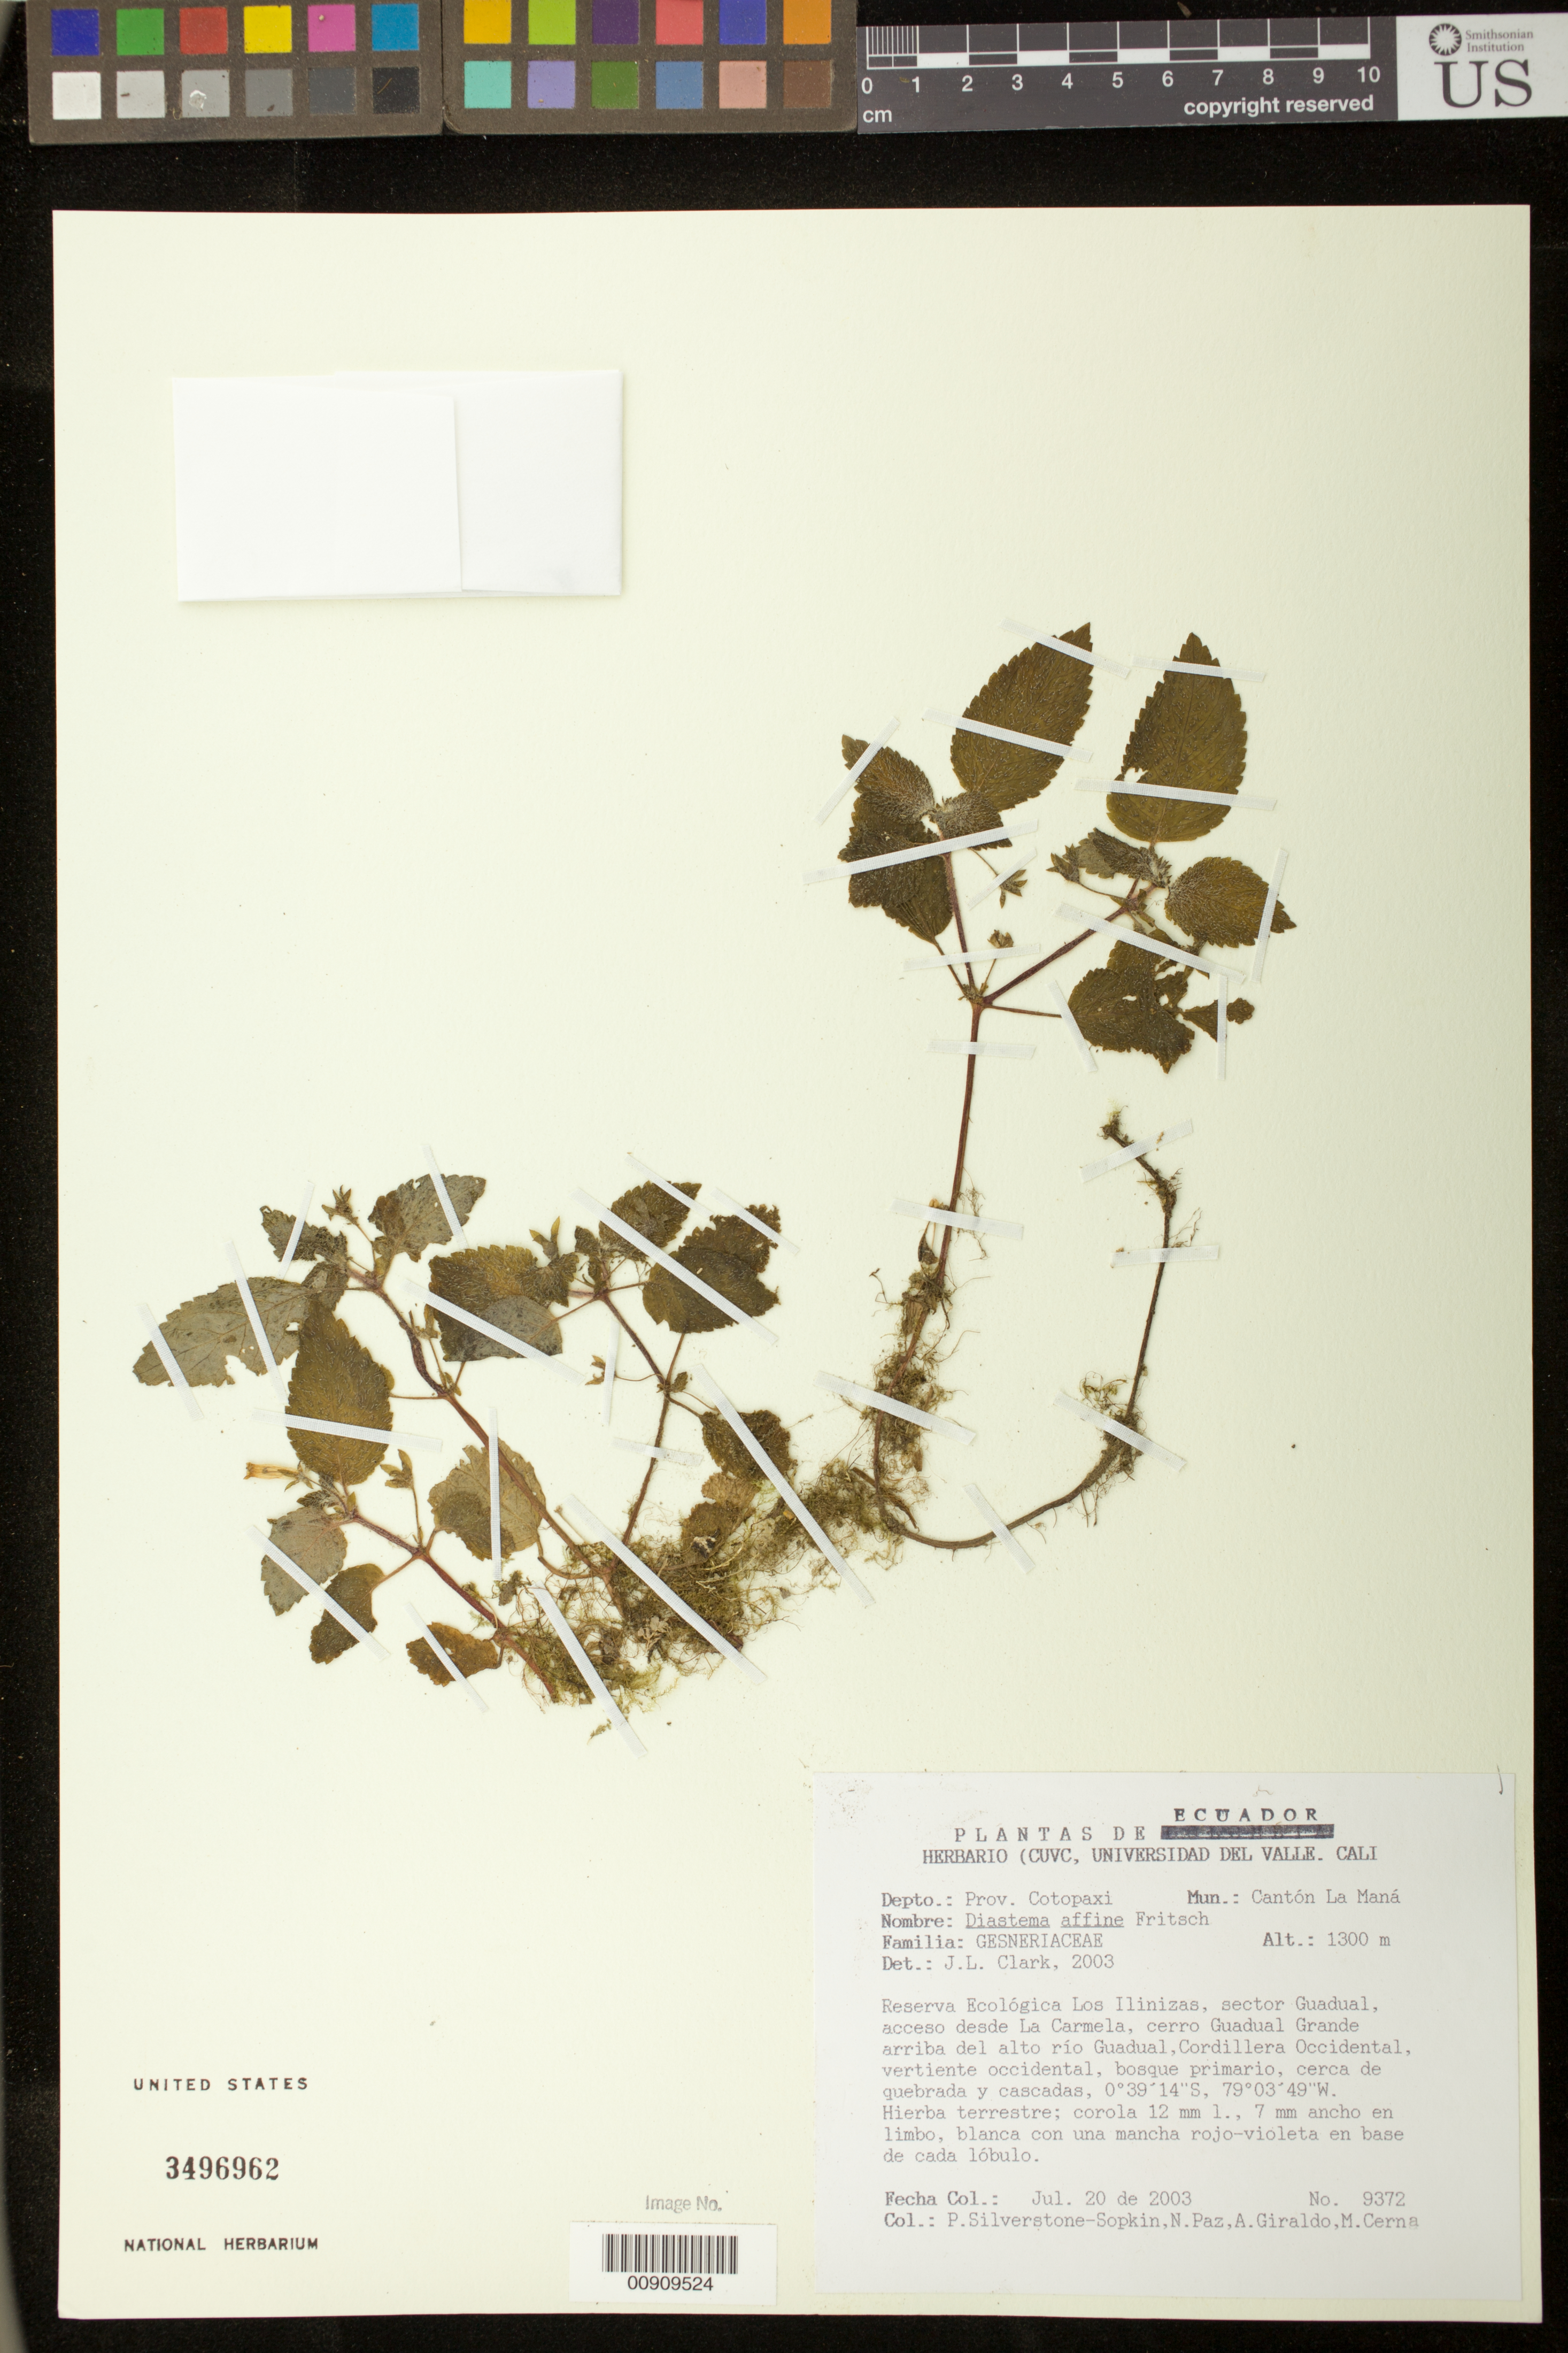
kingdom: Plantae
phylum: Tracheophyta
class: Magnoliopsida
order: Lamiales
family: Gesneriaceae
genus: Diastema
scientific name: Diastema affine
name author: Fritsch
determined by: Clark, J. L., (SEL), The Marie Selby Botanical Garden (UNITED STATES)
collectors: P. A. Silverstone-Sopkin, N. Paz, A. Giraldo & M. Cerna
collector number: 9372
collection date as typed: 20 Jul 2003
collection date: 2003-07-20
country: Ecuador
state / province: Cotopaxi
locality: Cantón La Maná. Reserva Ecológica Los Ilinizas, sector Guadual, acceso desde La Carmela, cerro Guadual Grande arriba del alto rio Guadual, Cordillera Occidental, vertiente occidental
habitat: Bosque primario, cerca de quebrada y cascadas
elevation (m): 1300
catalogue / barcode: US 3496962